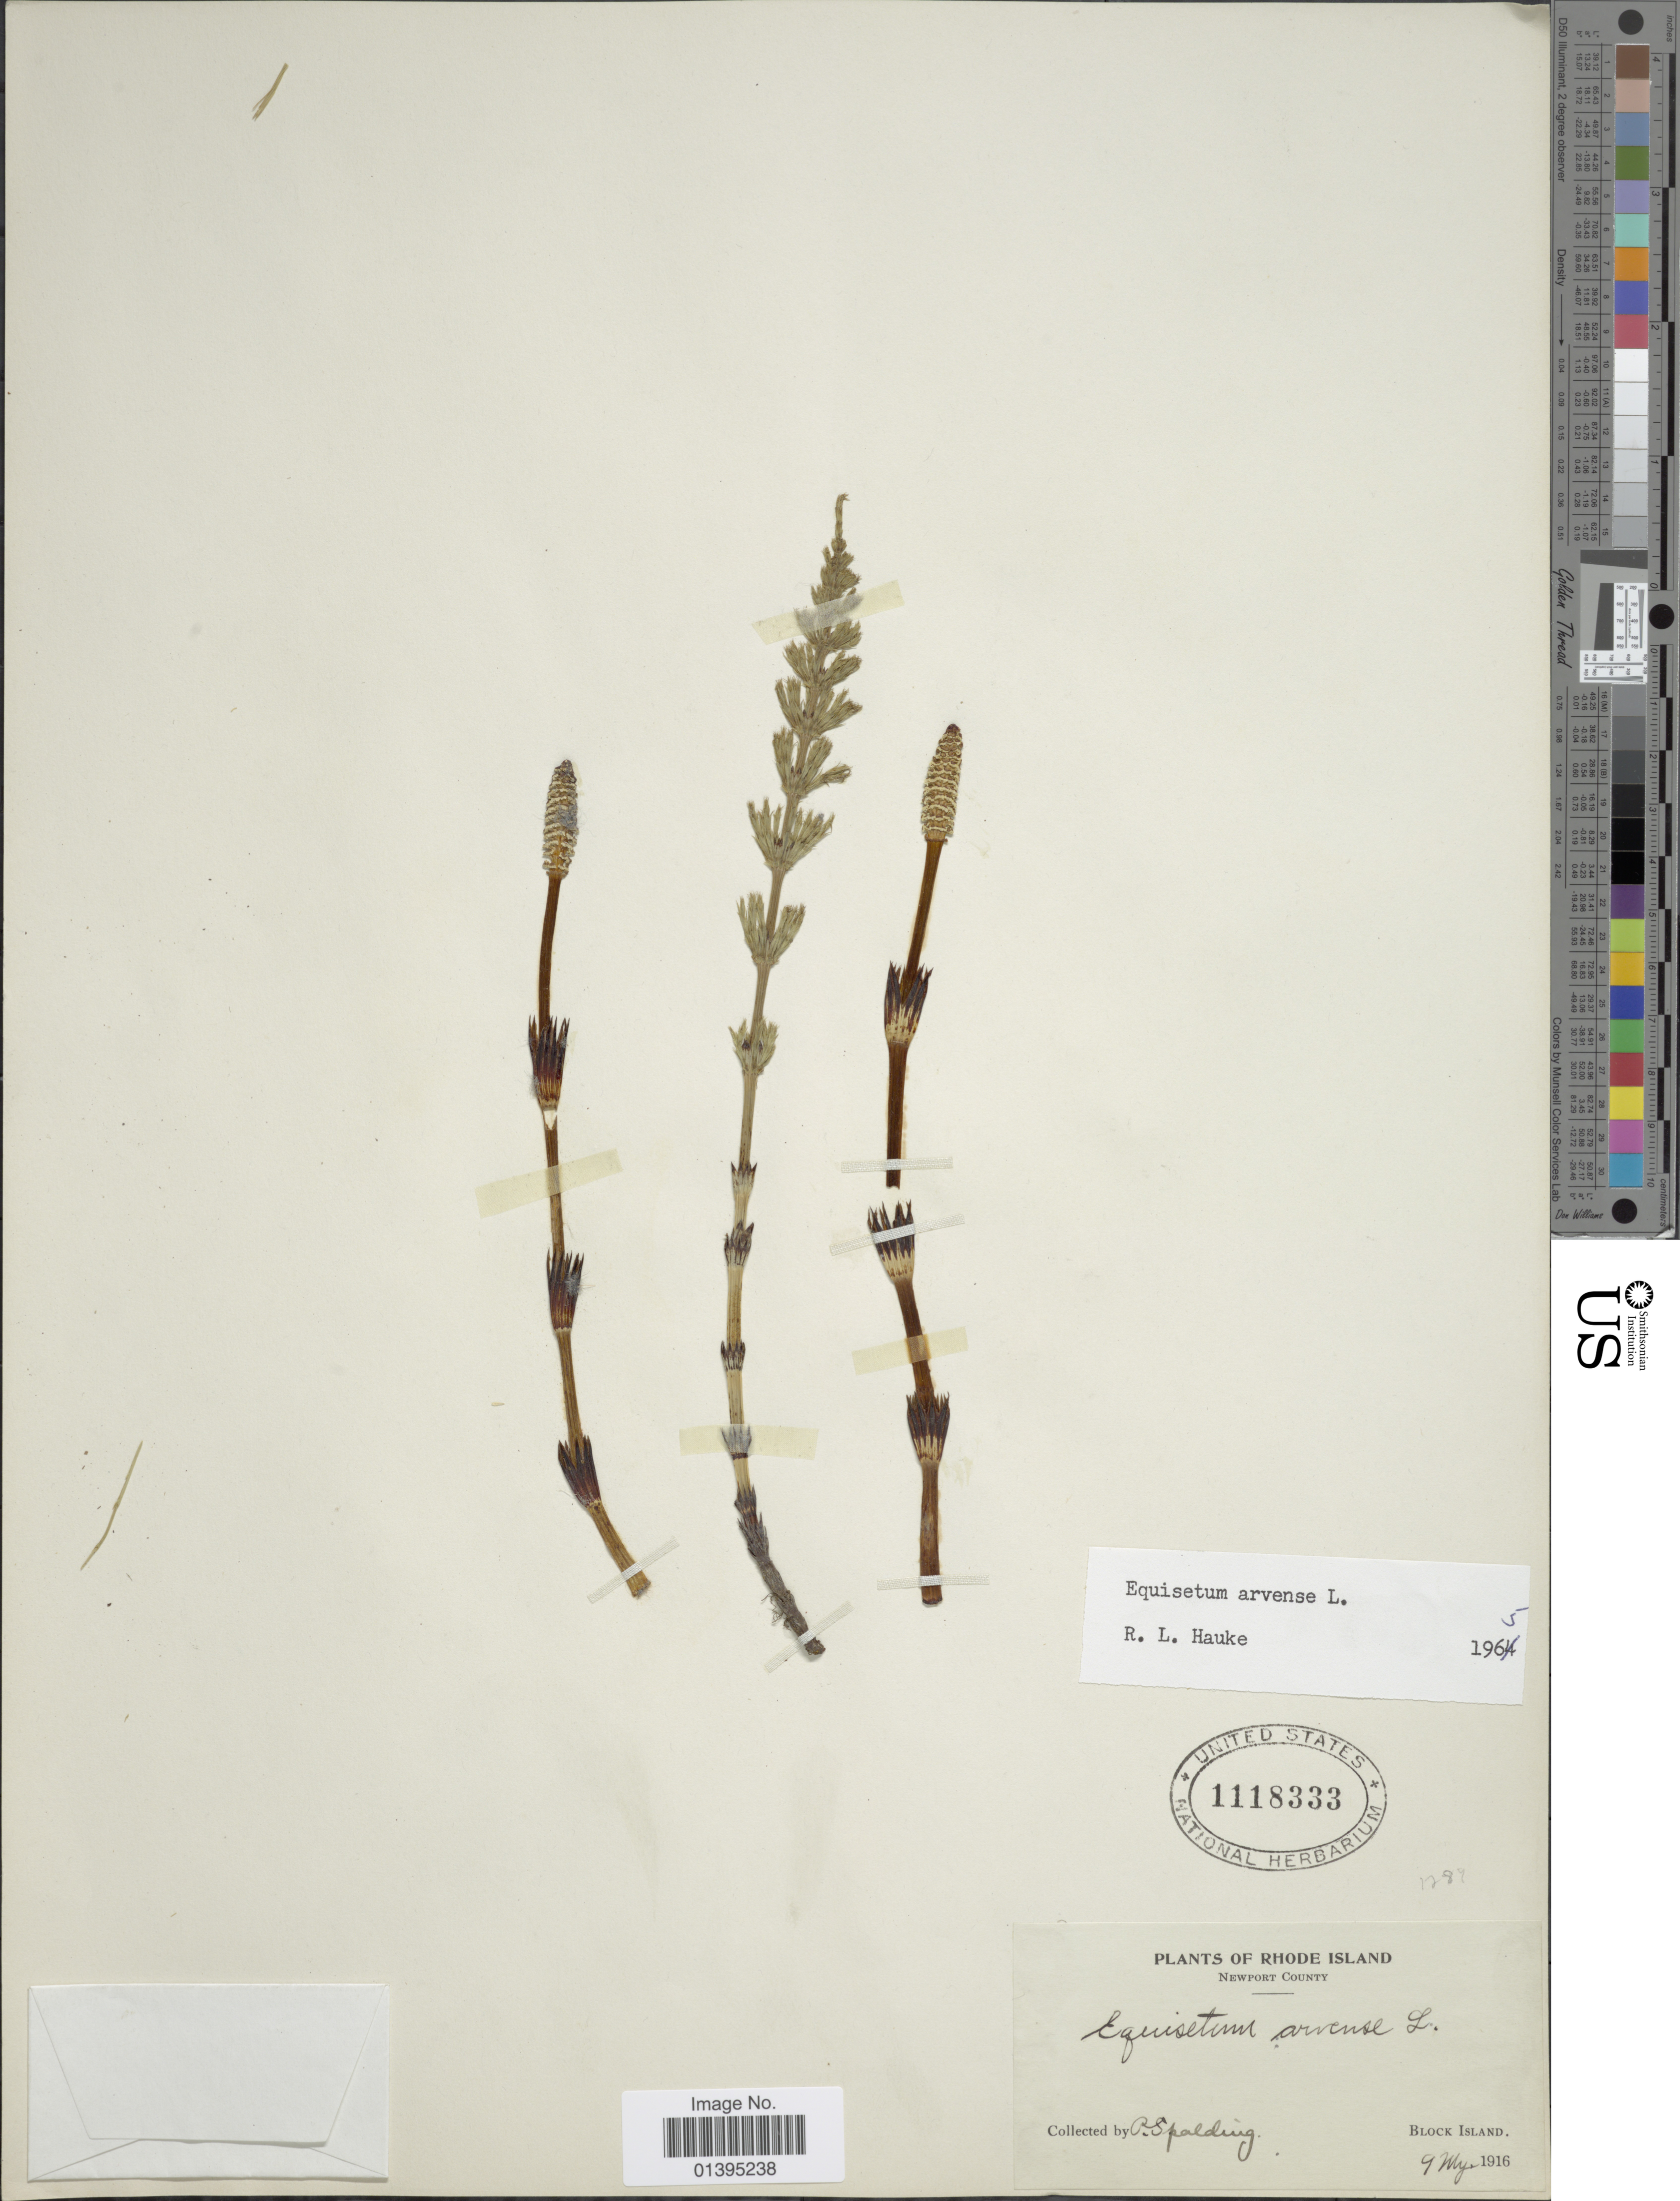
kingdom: Plantae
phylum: Tracheophyta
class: Polypodiopsida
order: Equisetales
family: Equisetaceae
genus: Equisetum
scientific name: Equisetum arvense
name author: L.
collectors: P. Spalding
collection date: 1916-05-09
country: United States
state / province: Rhode Island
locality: Newport County, Block Island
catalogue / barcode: US 1118333